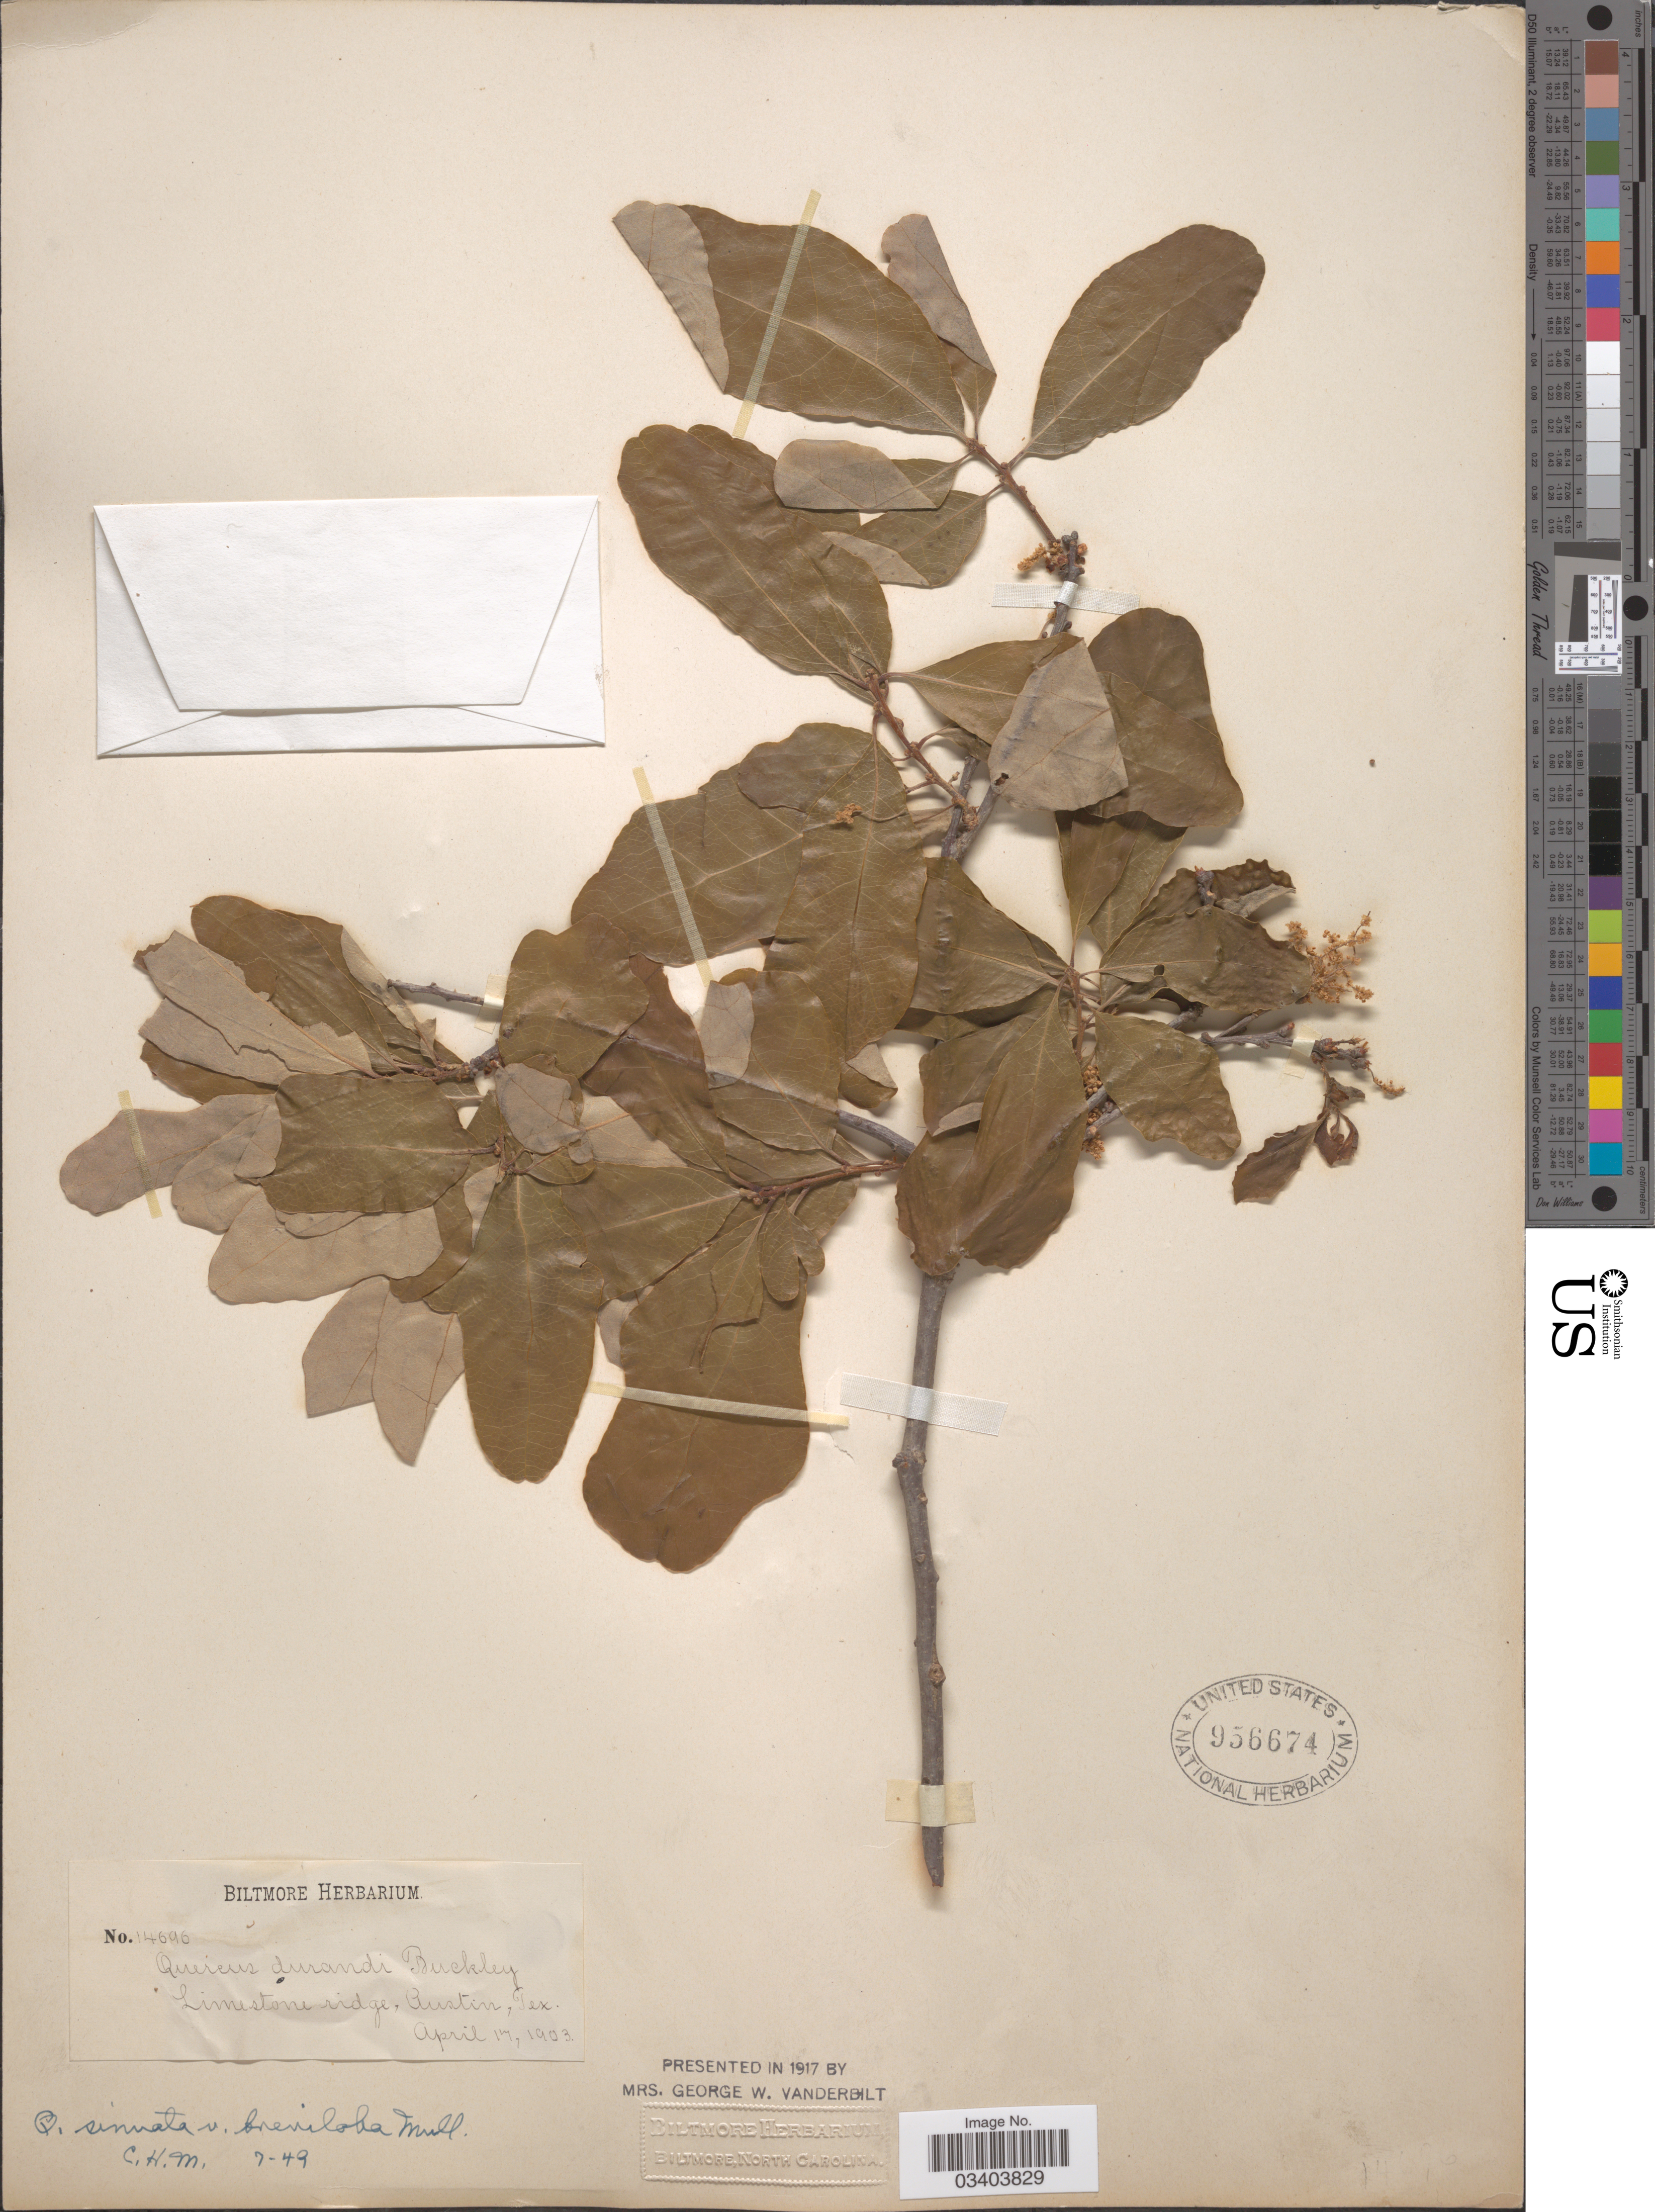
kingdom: Plantae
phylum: Tracheophyta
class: Magnoliopsida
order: Fagales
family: Fagaceae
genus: Quercus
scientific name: Quercus breviloba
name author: (Torr.) Sarg.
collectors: ex herb. Biltmore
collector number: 14696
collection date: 1903-04-17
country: United States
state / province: Texas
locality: Limestone ridge, Austin.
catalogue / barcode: US 956674